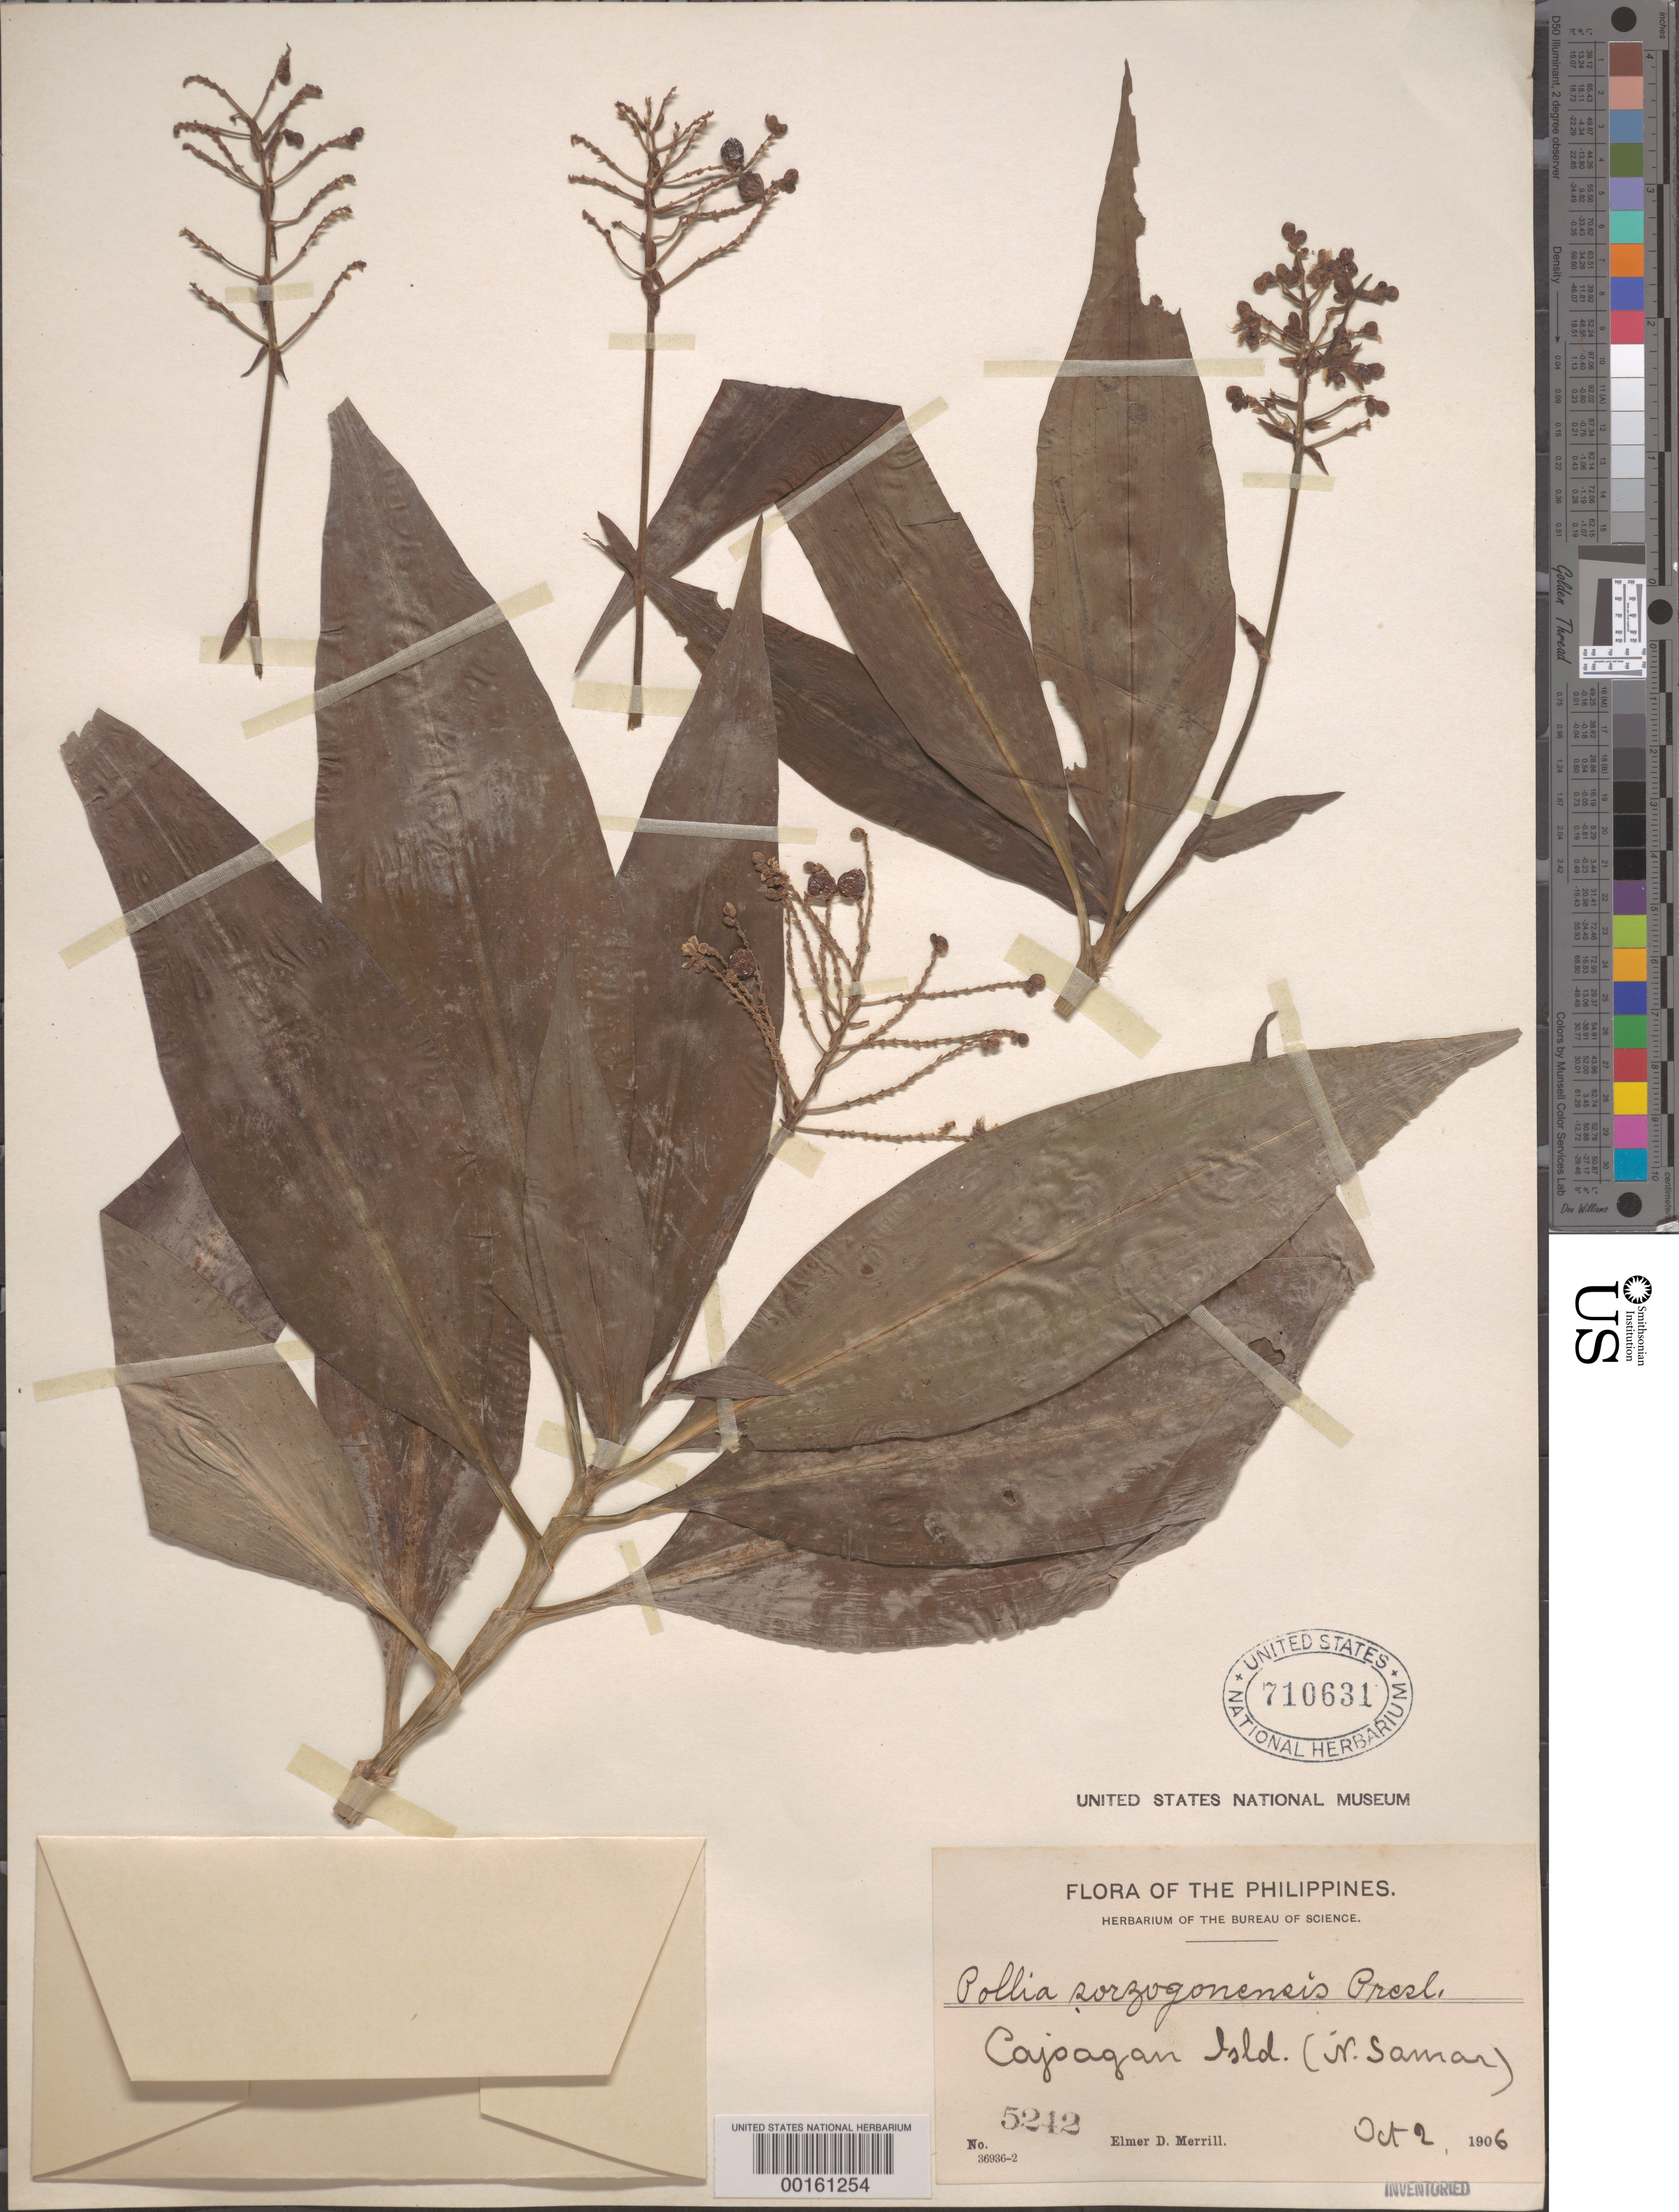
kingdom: Plantae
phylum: Tracheophyta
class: Liliopsida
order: Commelinales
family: Commelinaceae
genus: Pollia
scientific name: Pollia secundiflora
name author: (Blume) Bakh. f.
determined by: Strong, Mark T., (BOT), Smithsonian Institution - National Museum of Natural History (UNITED STATES)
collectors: E. D. Merrill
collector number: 5242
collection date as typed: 02 Oct 1906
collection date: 1906-10-02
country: Philippines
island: Samar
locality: Cajoagan island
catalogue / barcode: US 710631